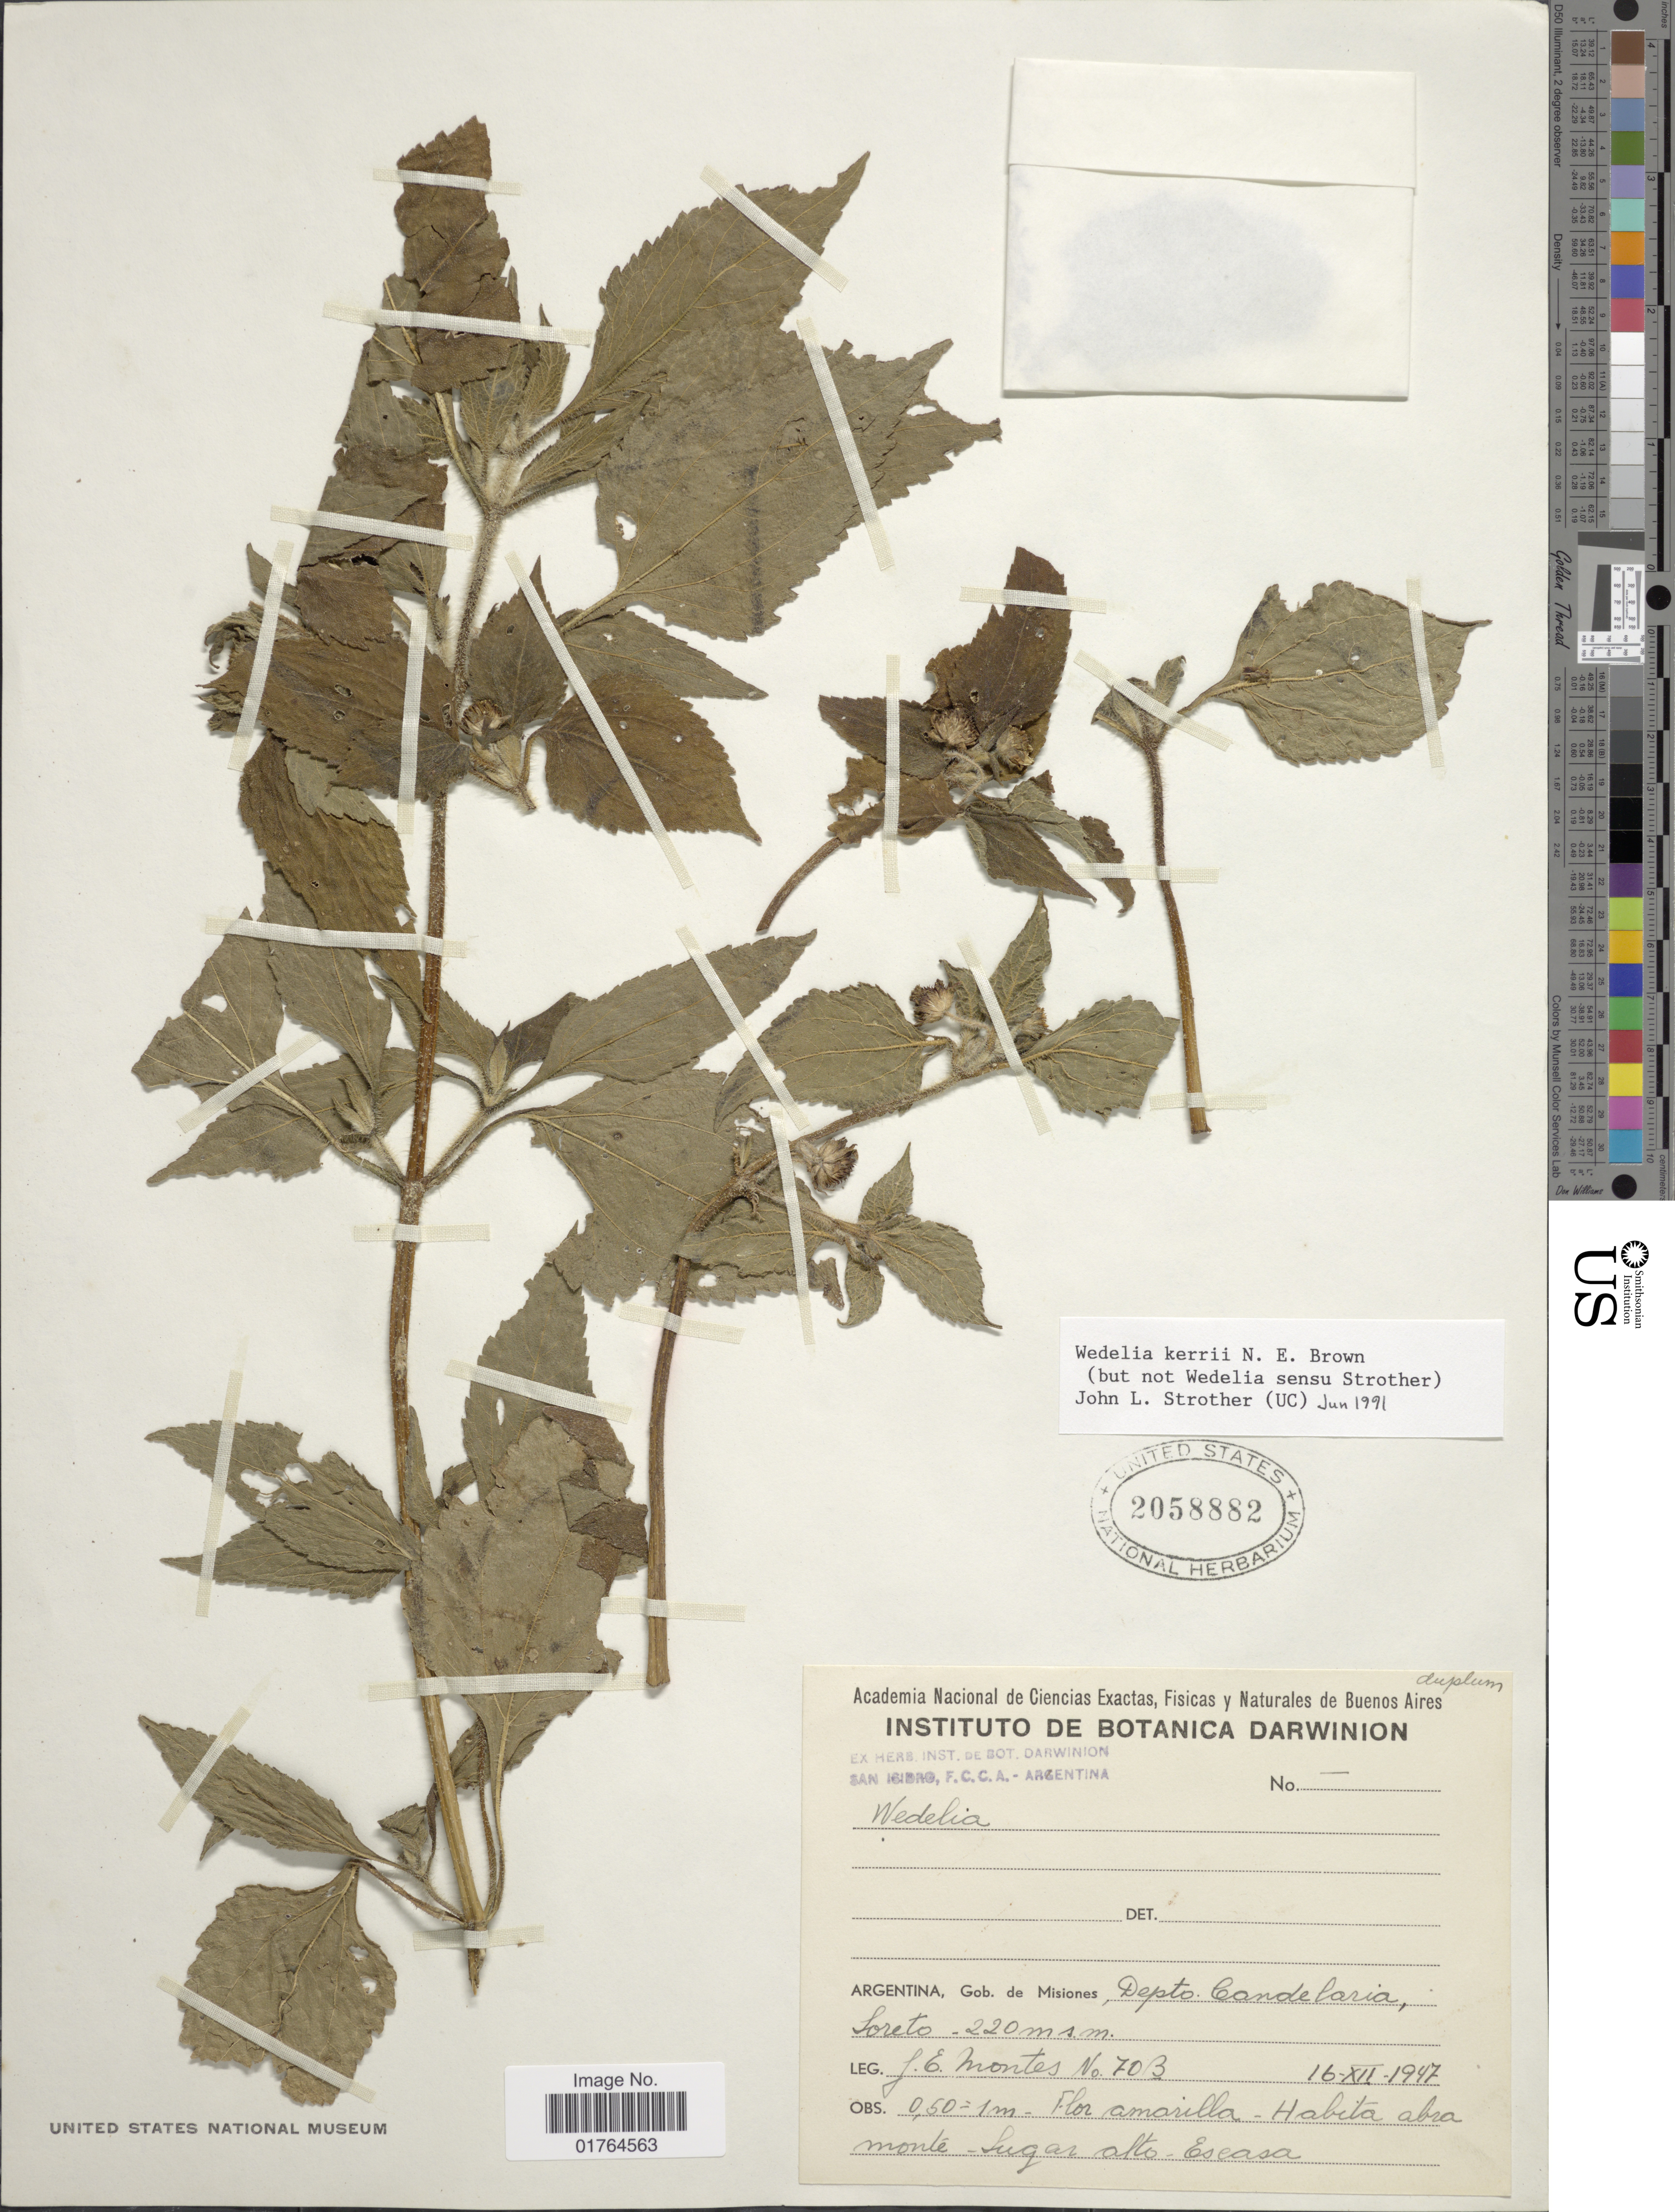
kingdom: Plantae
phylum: Tracheophyta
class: Magnoliopsida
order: Asterales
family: Asteraceae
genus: Wedelia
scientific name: Wedelia kerrii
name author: N.E. Br.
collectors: J. E. Montes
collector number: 70B*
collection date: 1947-12-16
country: Argentina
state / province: Misiones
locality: Depto. Candelaria, Loreto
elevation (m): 220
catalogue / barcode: US 2058882